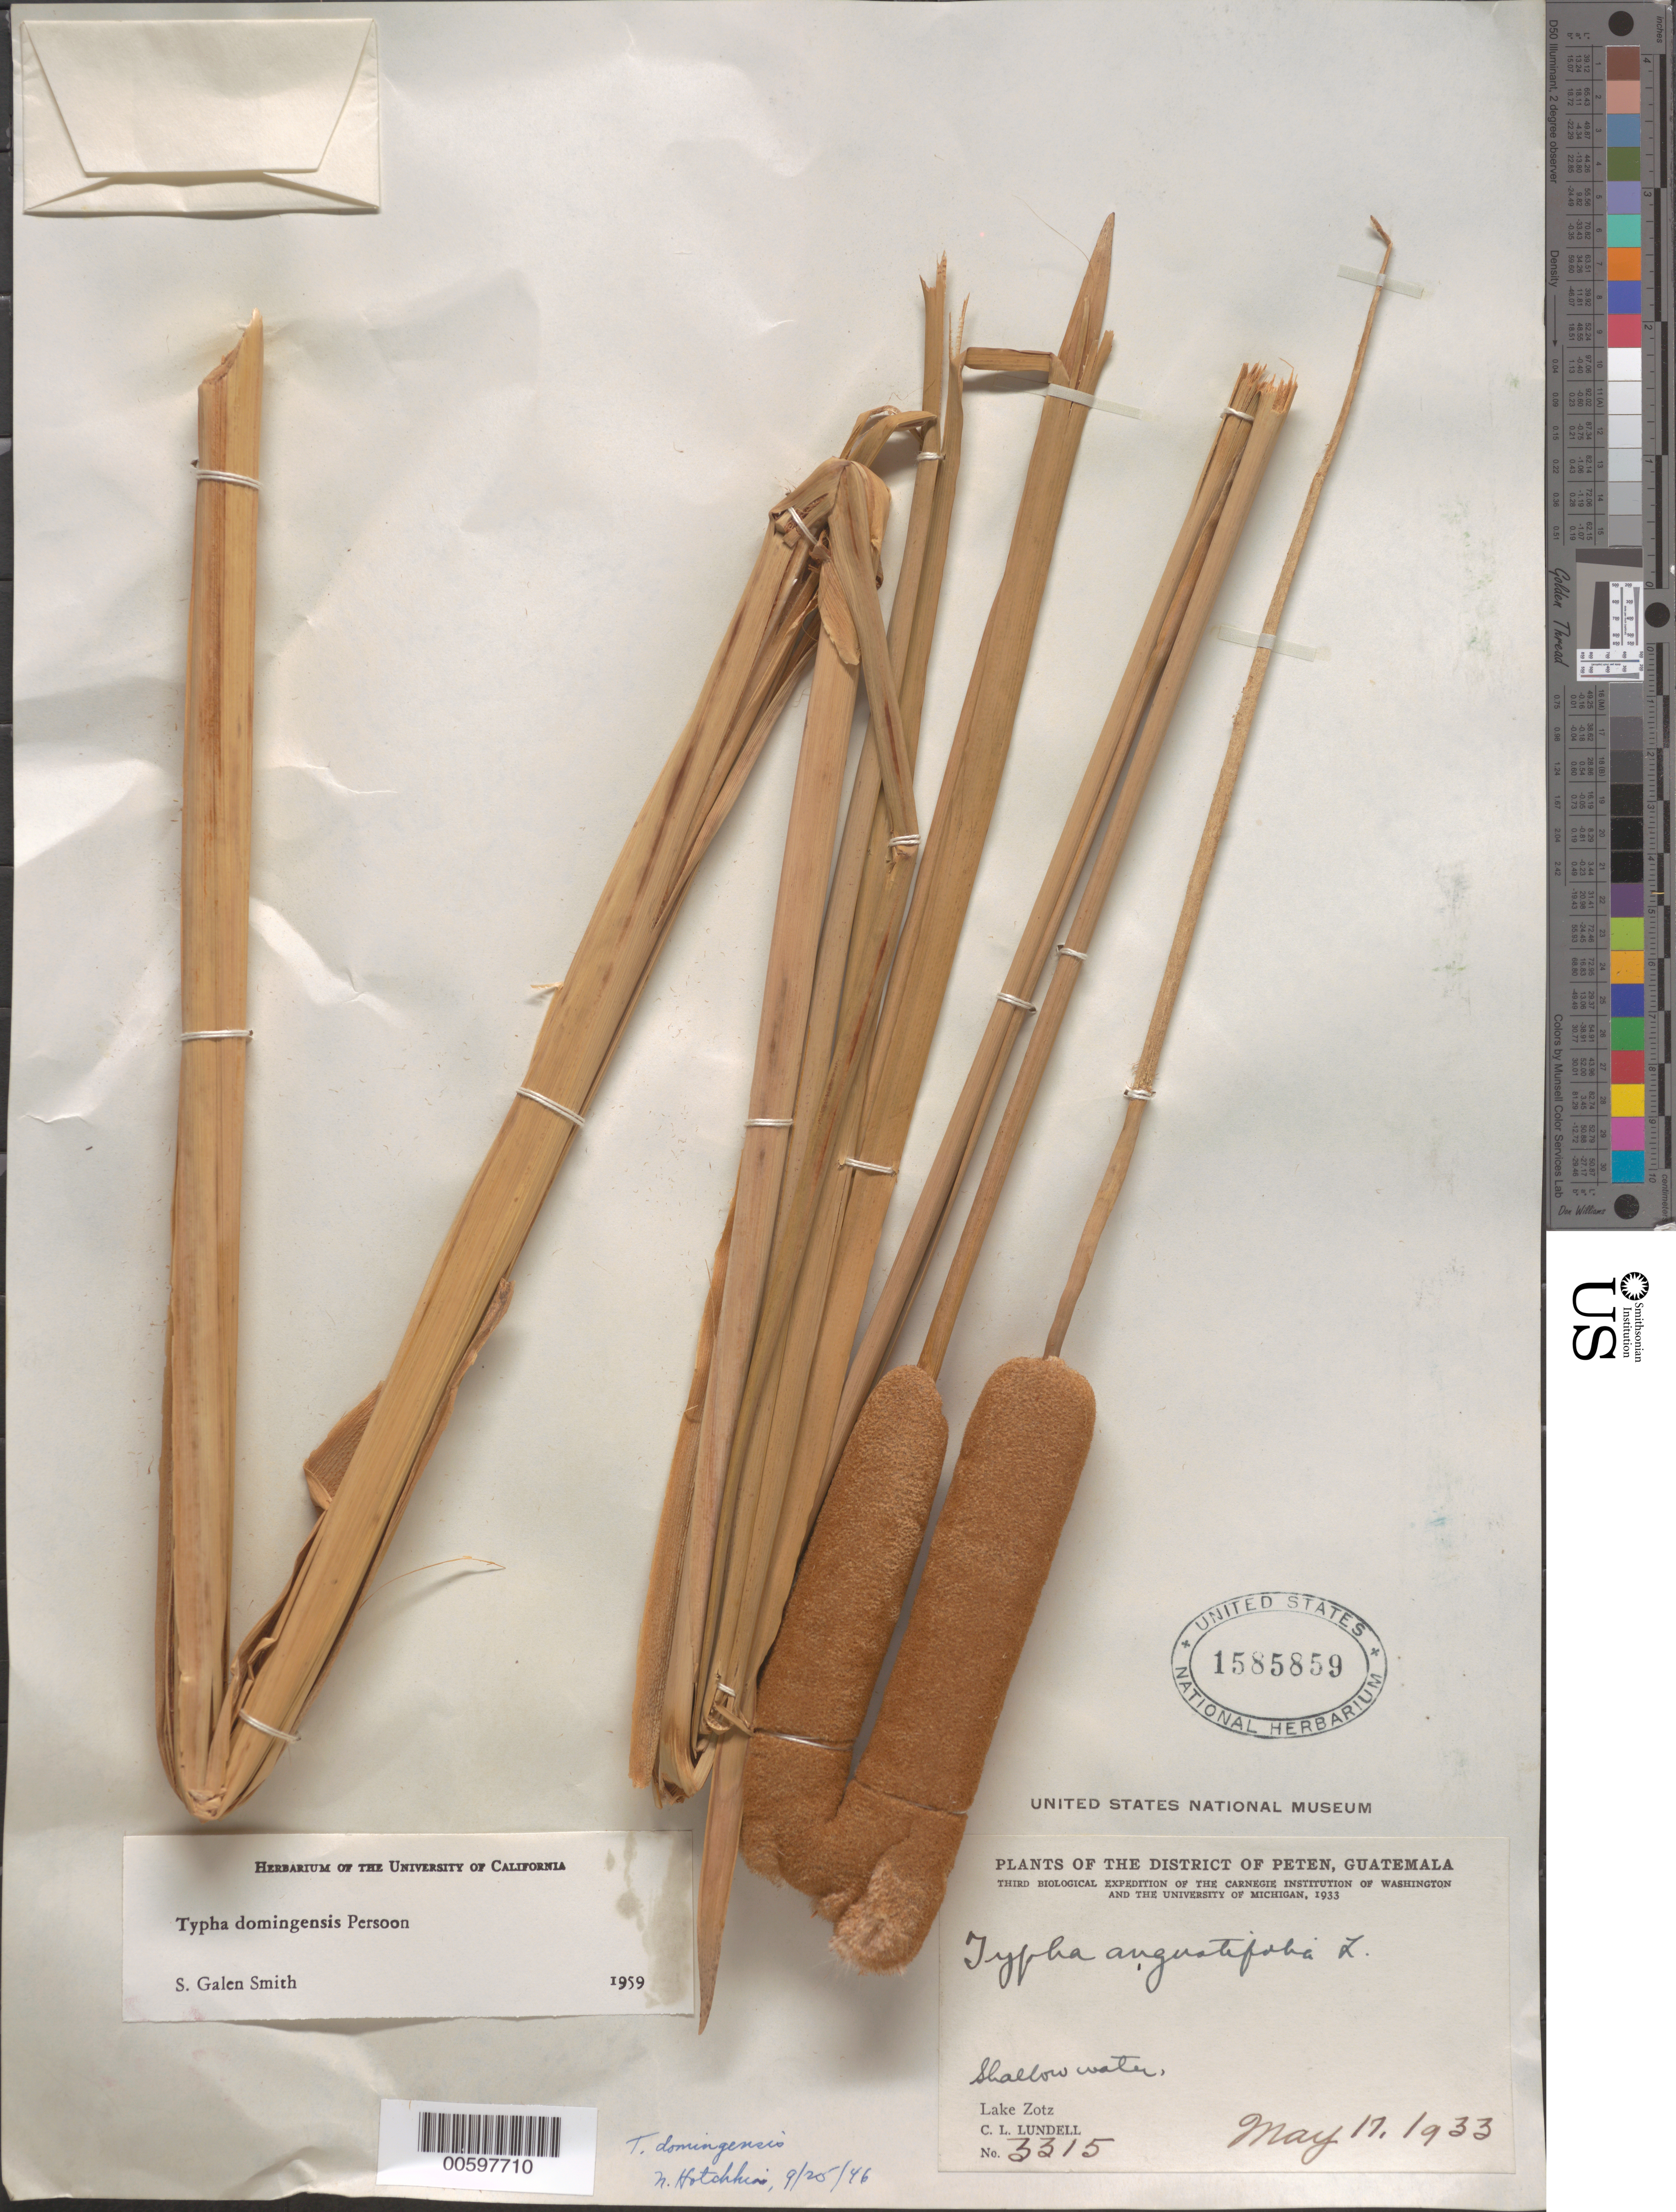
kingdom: Plantae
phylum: Tracheophyta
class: Liliopsida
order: Poales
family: Typhaceae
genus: Typha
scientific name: Typha domingensis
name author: Pers.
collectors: C. L. Lundell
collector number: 3315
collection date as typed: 17 May 1933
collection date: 1933-05-17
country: Guatemala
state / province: El Petén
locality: Lake Zotz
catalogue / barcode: US 1585859